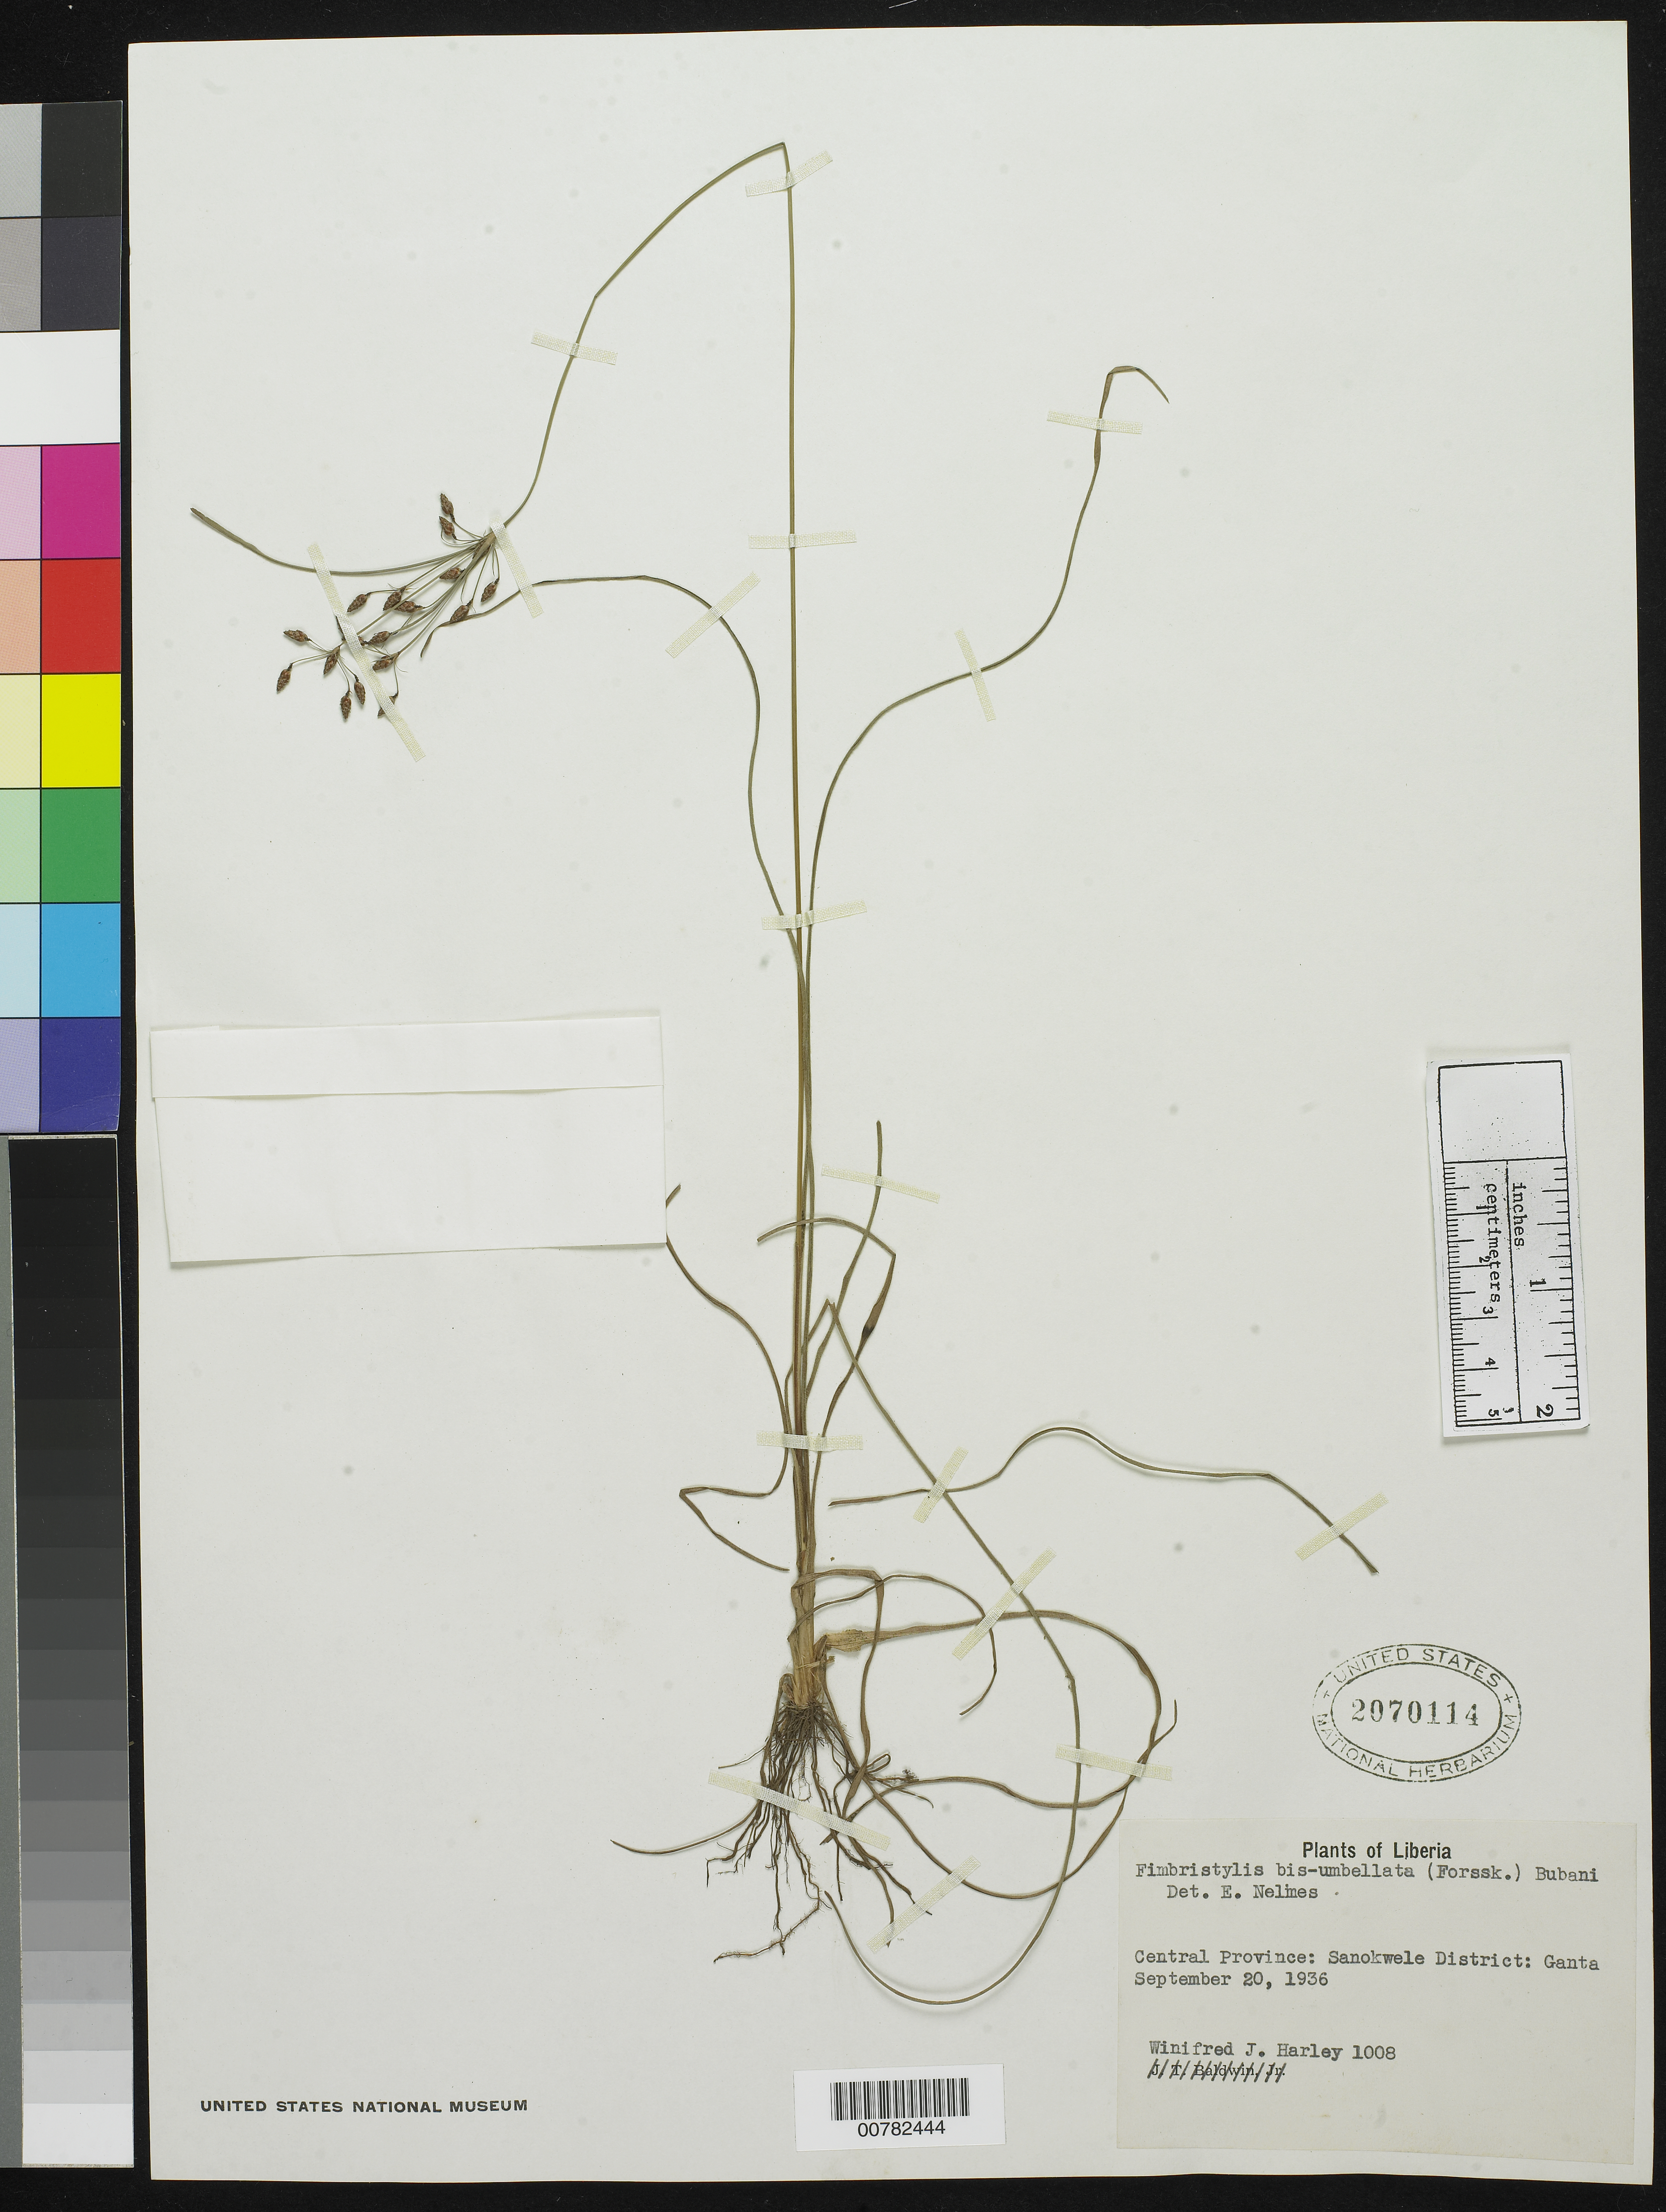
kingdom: Plantae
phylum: Tracheophyta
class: Liliopsida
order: Poales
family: Cyperaceae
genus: Fimbristylis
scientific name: Fimbristylis bisumbellata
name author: (Forssk.) Bubani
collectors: W. Harley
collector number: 1008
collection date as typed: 20 Sep 1936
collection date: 1936-09-20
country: Liberia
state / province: Nimba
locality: Central Province: Sanokwele District, Ganta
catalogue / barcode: US 2070114